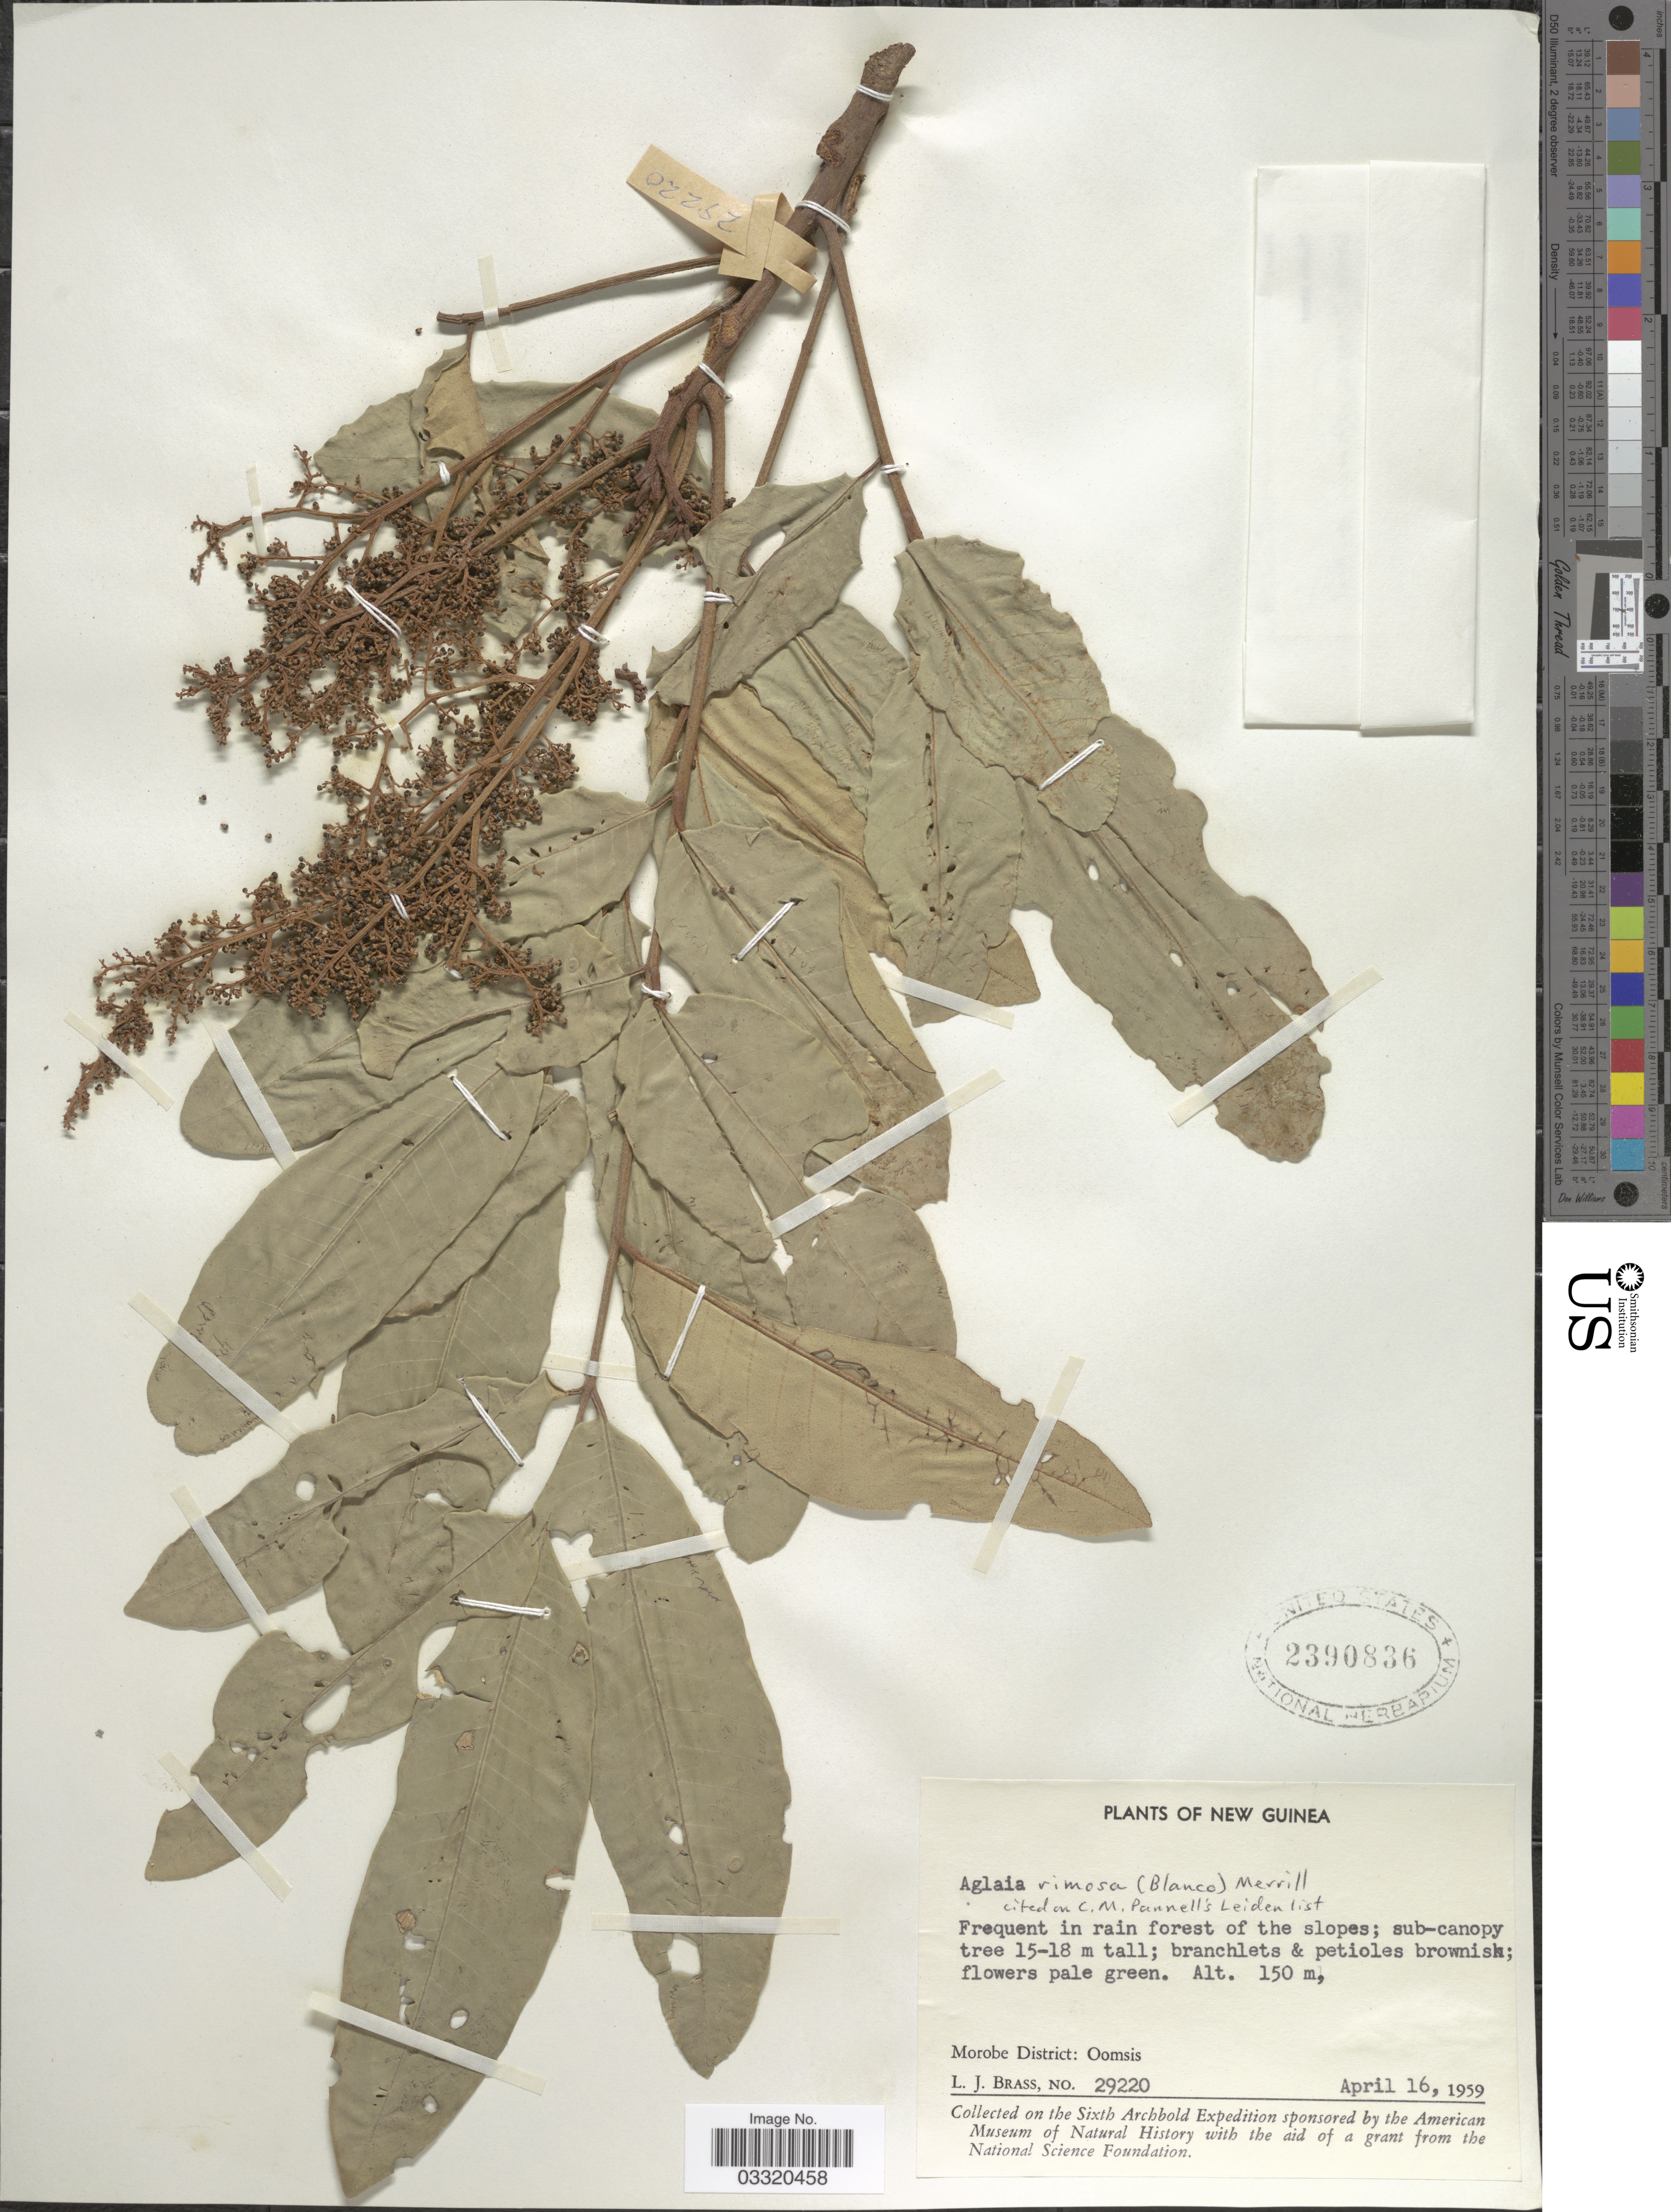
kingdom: Plantae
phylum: Tracheophyta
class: Magnoliopsida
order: Sapindales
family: Meliaceae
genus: Aglaia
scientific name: Aglaia rimosa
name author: (Blanco) Merr.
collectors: L. J. Brass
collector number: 29220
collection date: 1959-04-16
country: Papua New Guinea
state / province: Morobe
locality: New Guinea. Morobe District: Oomsis.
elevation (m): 150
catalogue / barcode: US 2390836